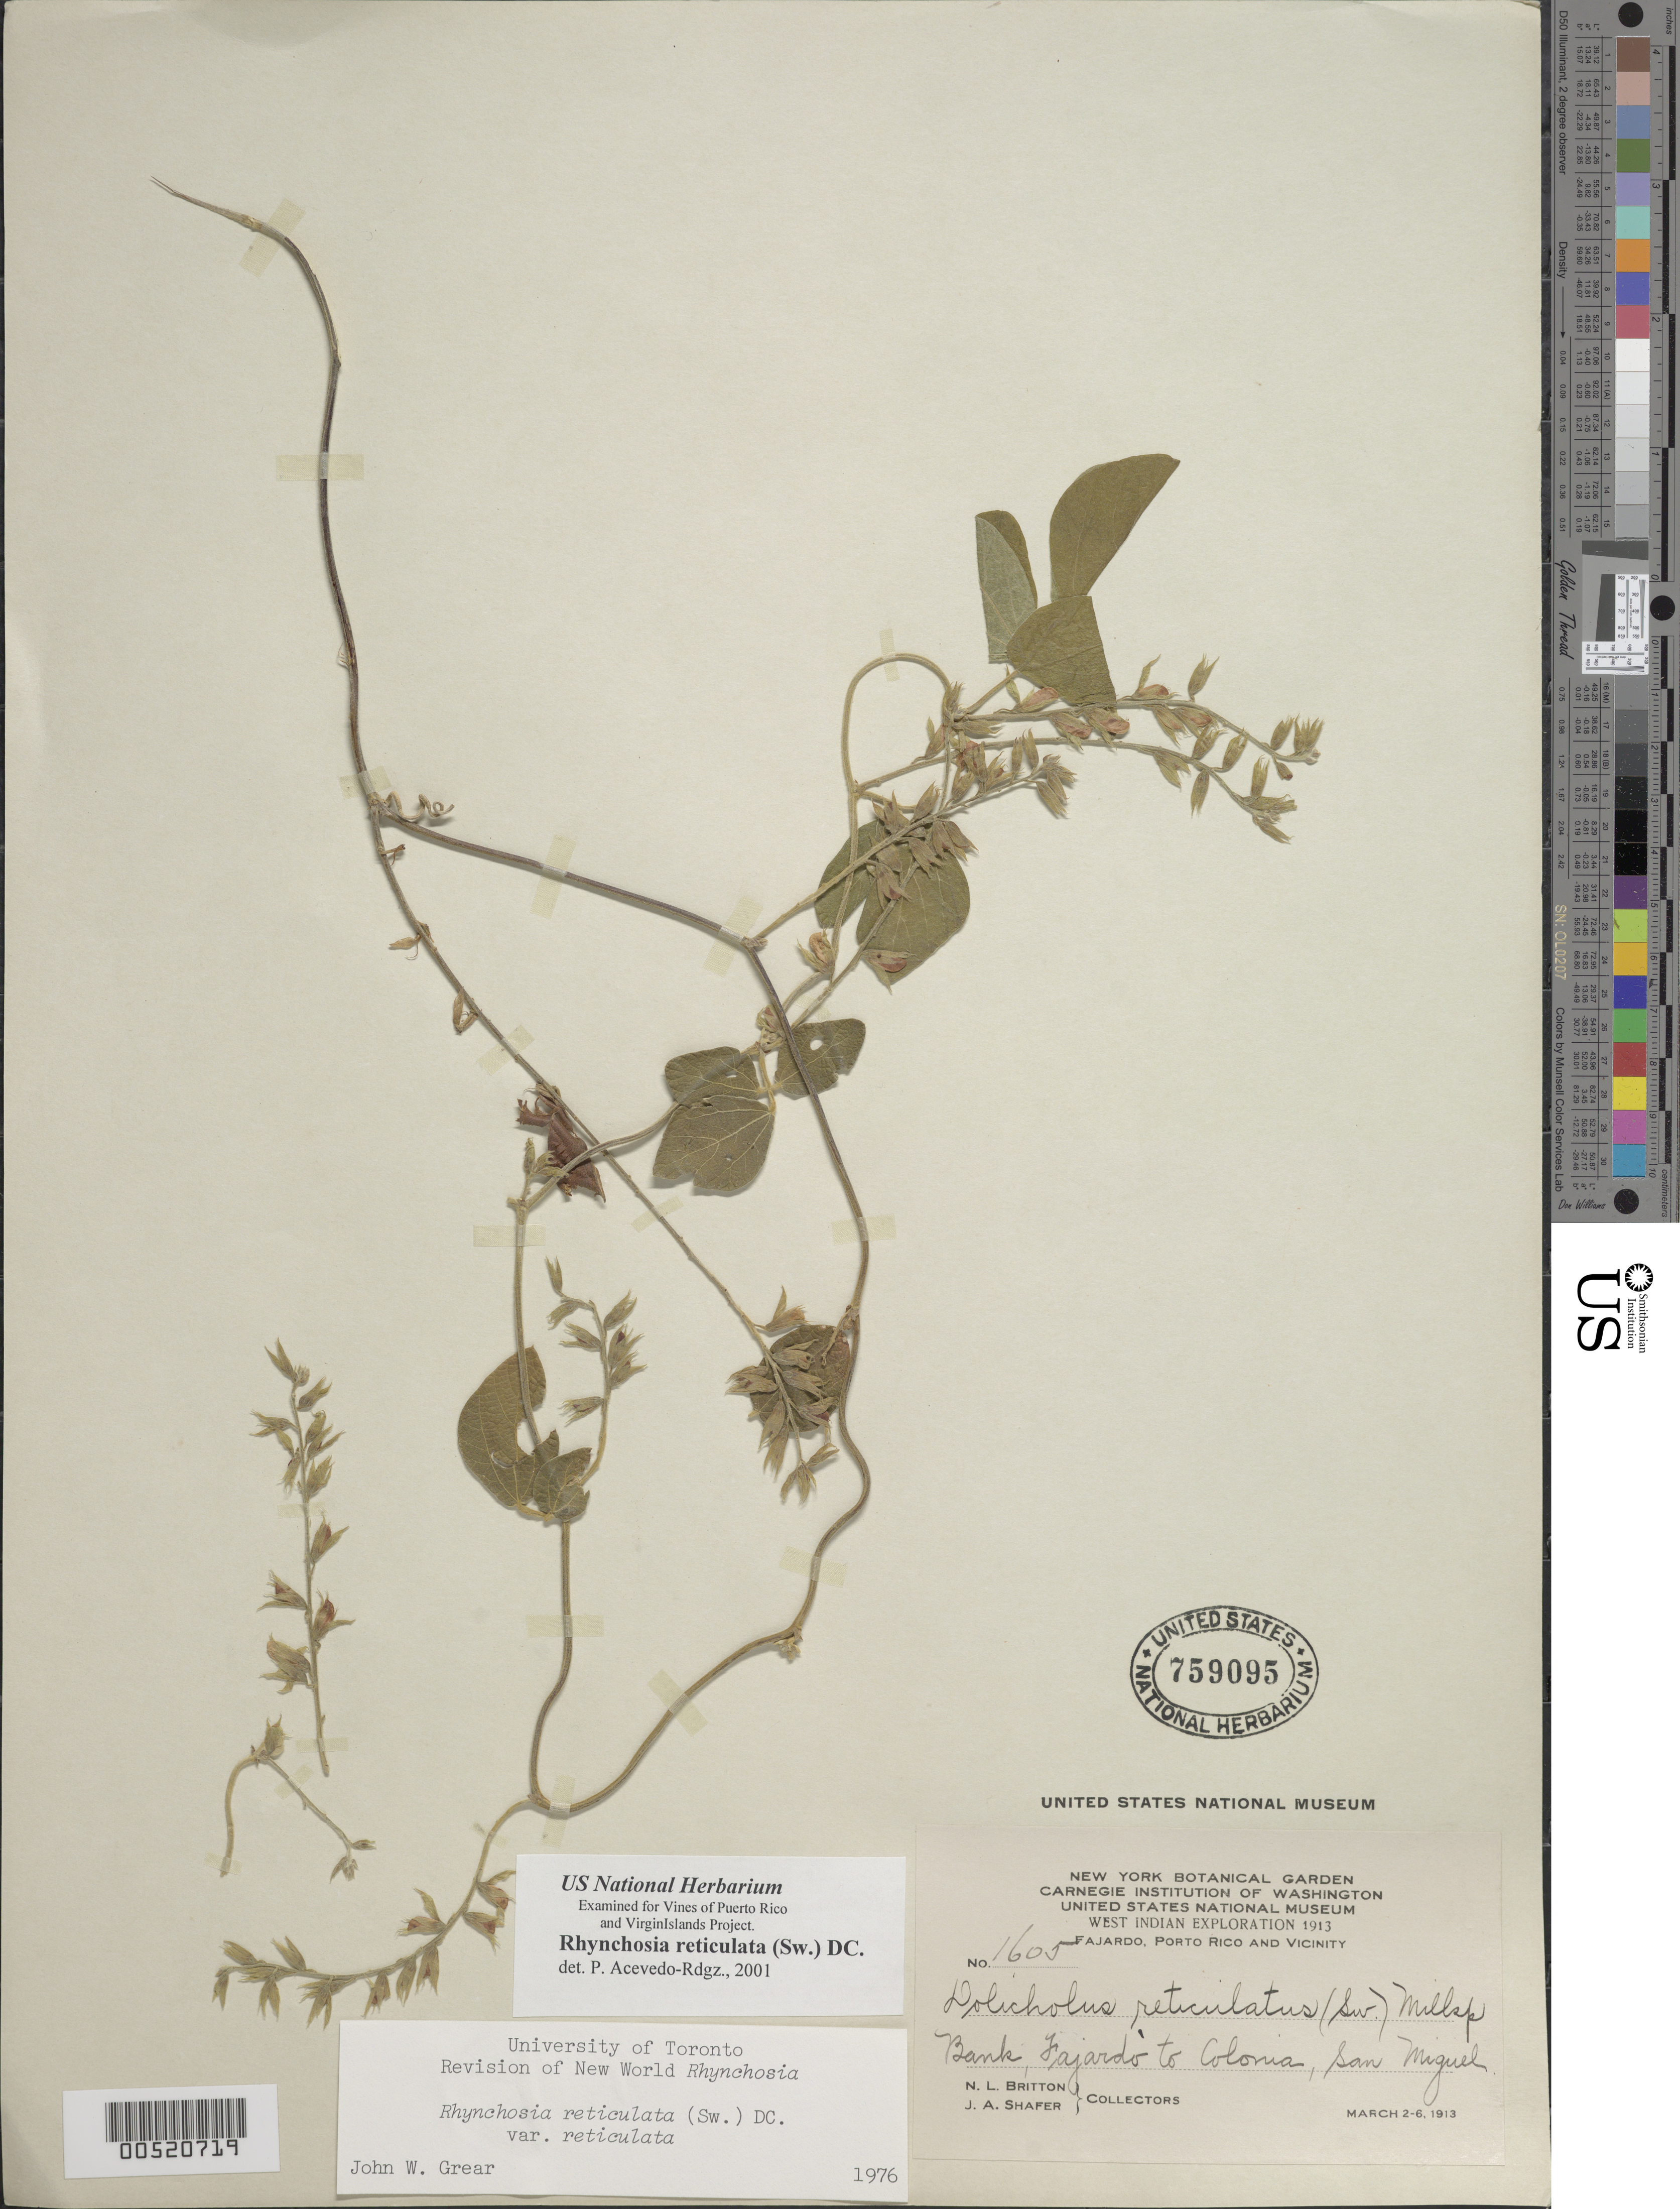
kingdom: Plantae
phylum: Tracheophyta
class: Magnoliopsida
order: Fabales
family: Fabaceae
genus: Rhynchosia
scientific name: Rhynchosia reticulata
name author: (Sw.) DC.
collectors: N. Britton & J. A. Shafer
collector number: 1605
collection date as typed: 02 Mar 1913 to 06 Mar 1913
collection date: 1913-03-02/1913-03-06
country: Puerto Rico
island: Greater Antilles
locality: Fajardo to Colonia, San Miquel. Bank.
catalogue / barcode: US 759095